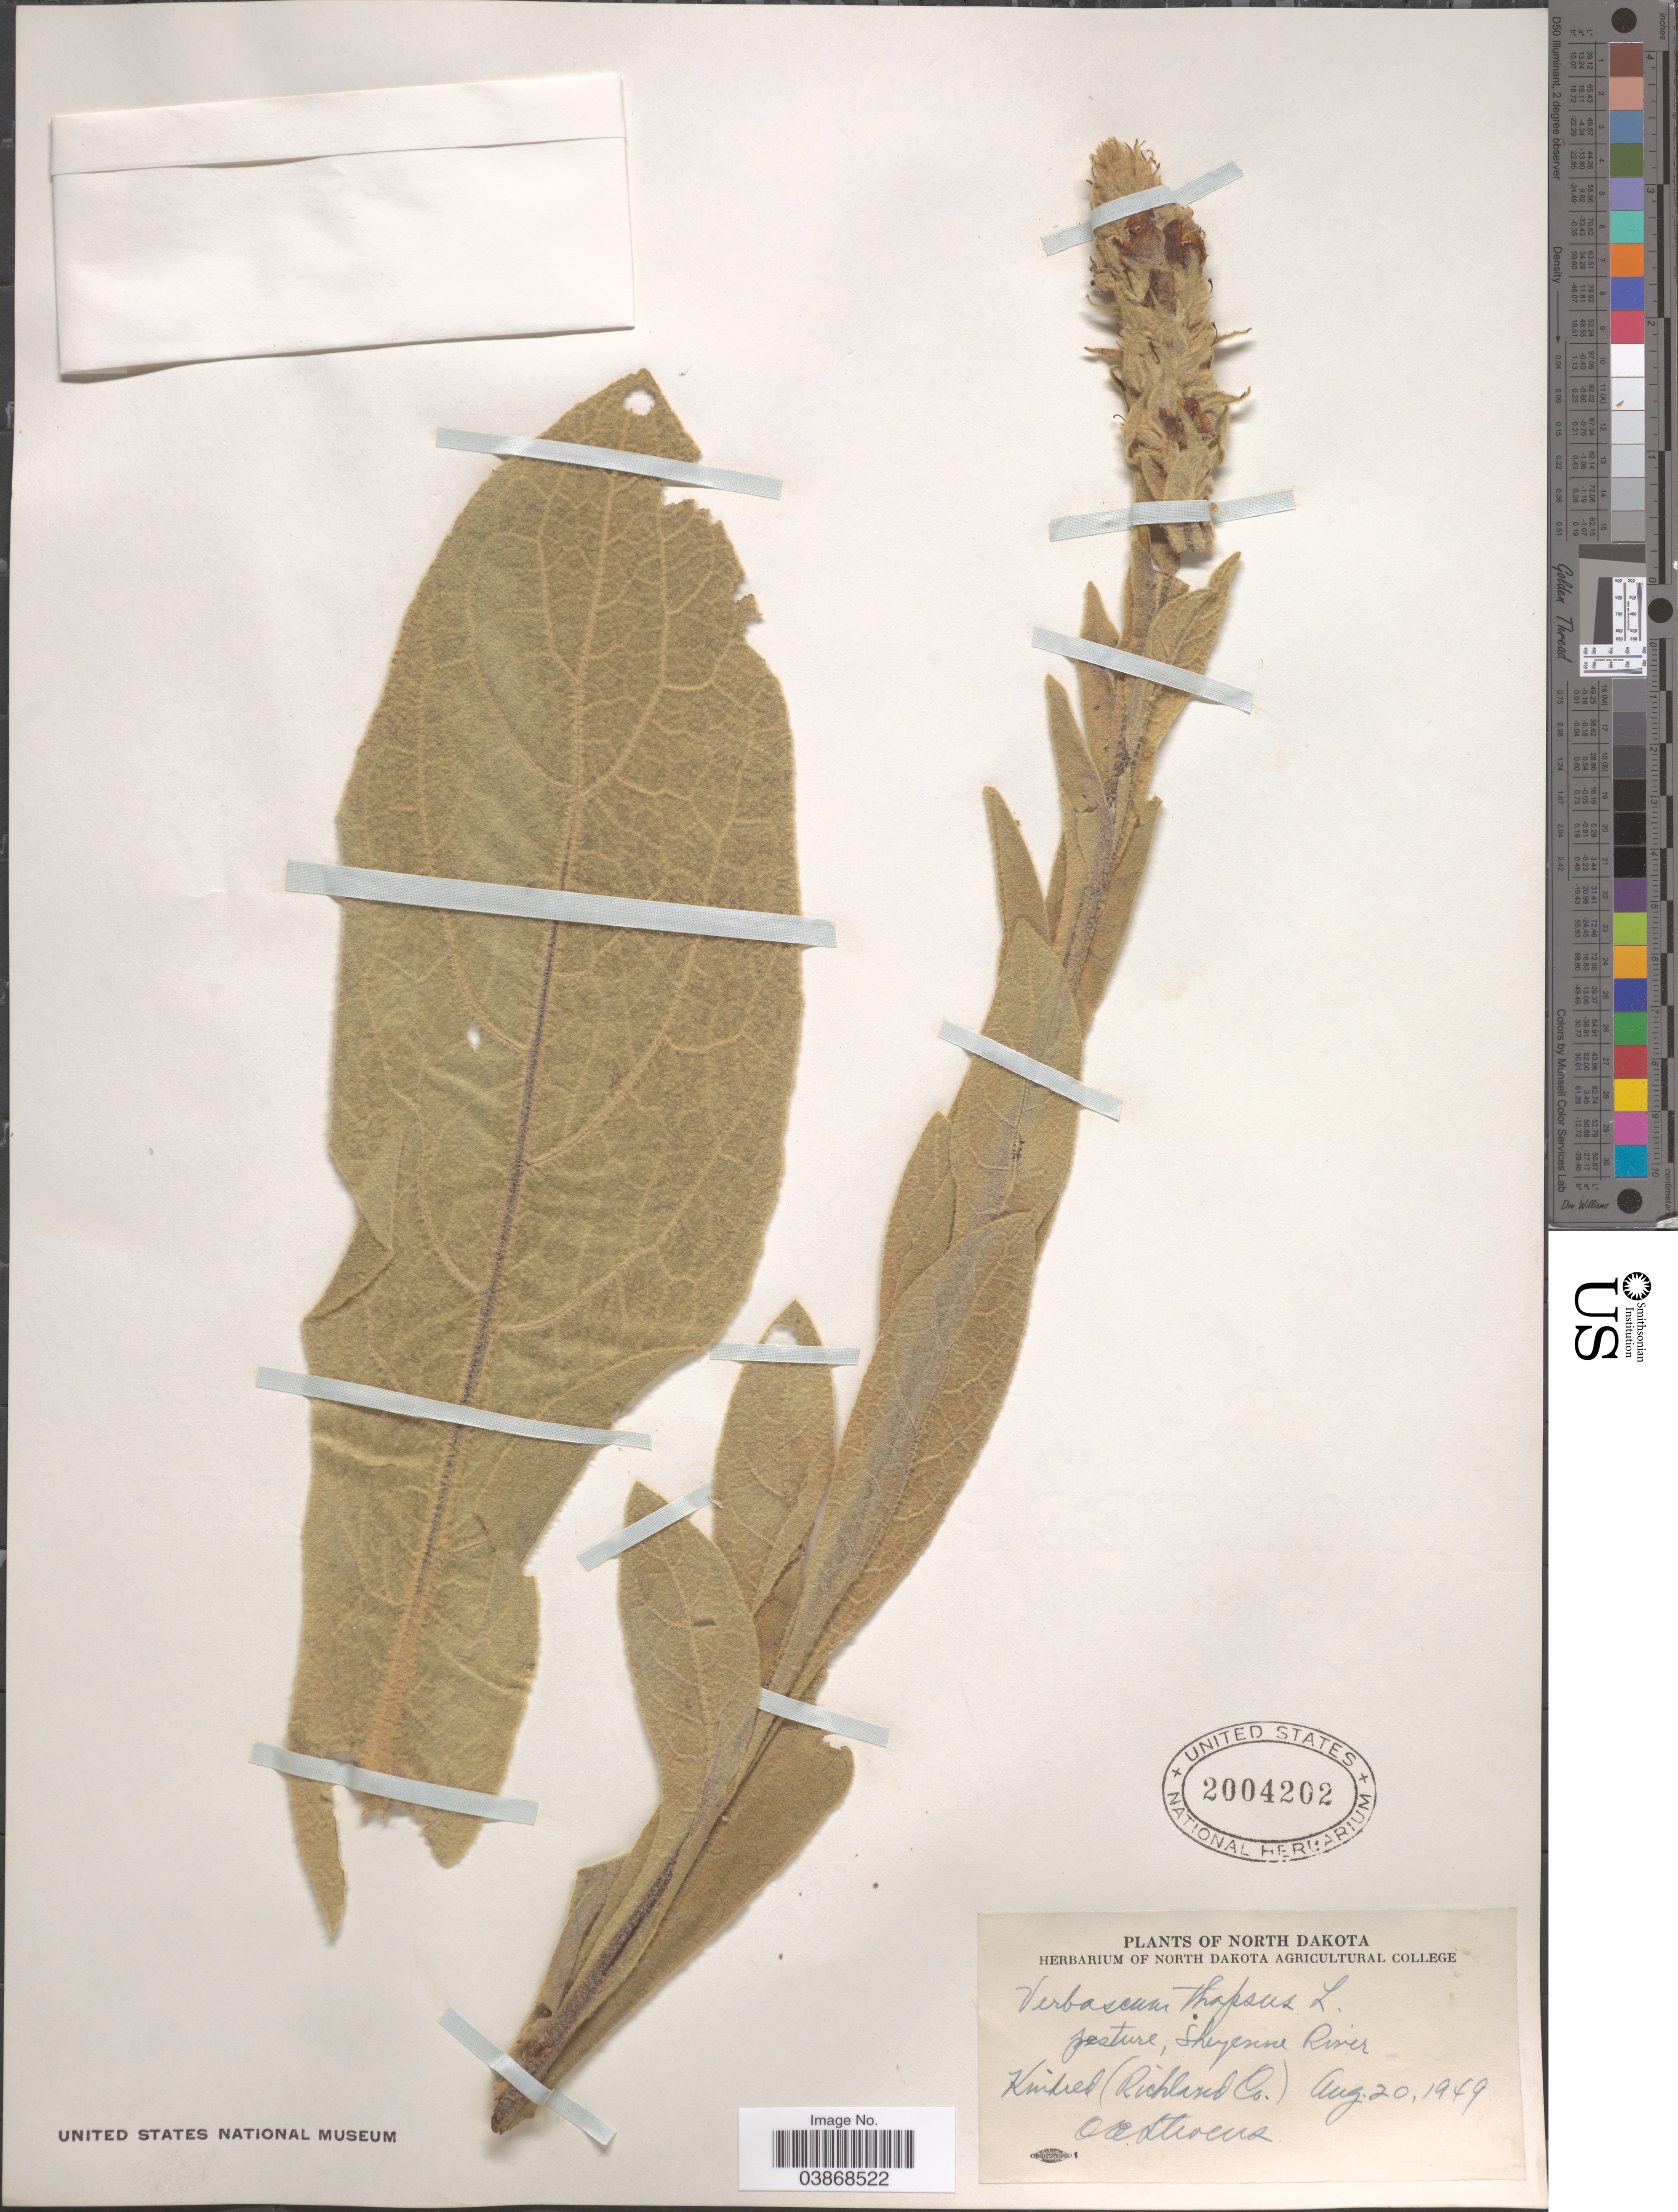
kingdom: Plantae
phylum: Tracheophyta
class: Magnoliopsida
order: Lamiales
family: Scrophulariaceae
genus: Verbascum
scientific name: Verbascum thapsus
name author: L.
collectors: O. A. Stevens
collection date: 1949-08-20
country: United States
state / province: North Dakota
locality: Pasture, Sheyenne River. Kindred (Richland Co.).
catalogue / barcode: US 2004202